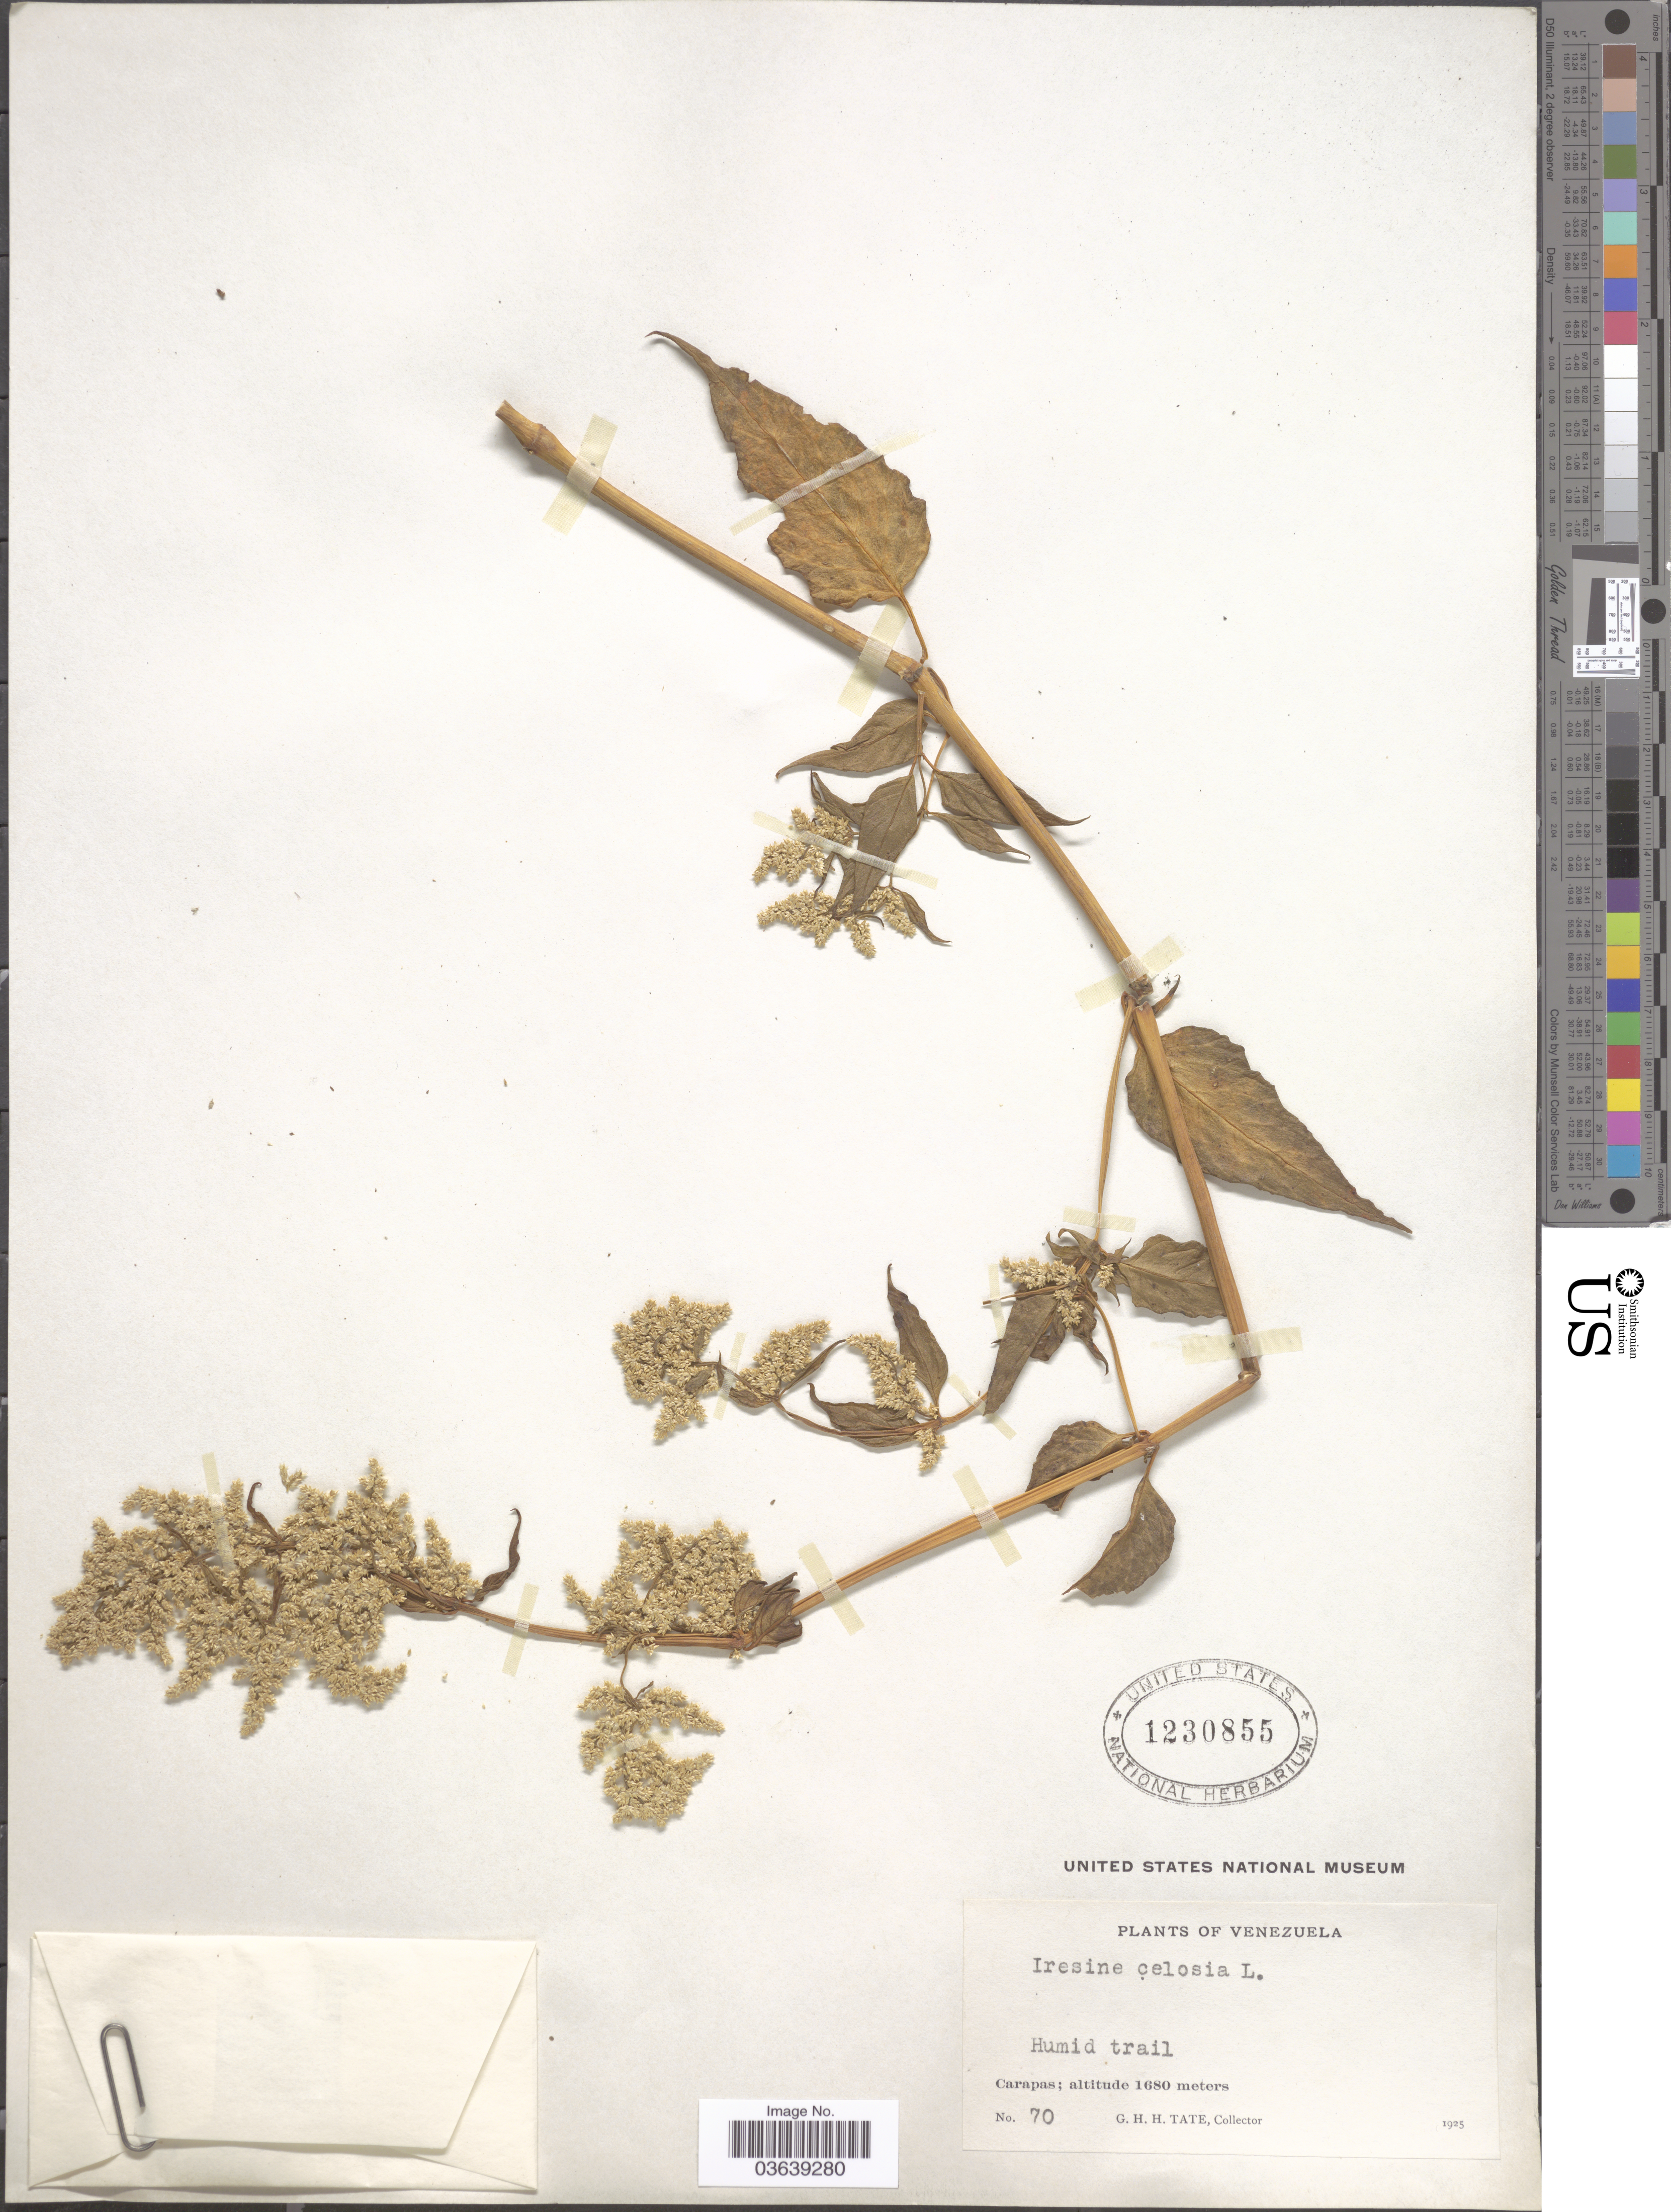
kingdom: Plantae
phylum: Tracheophyta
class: Magnoliopsida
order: Caryophyllales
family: Amaranthaceae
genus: Iresine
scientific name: Iresine celosia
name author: L.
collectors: G. H. H.Tate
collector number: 70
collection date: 1925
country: Venezuela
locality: Carapas.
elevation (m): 1680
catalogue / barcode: US 1230855